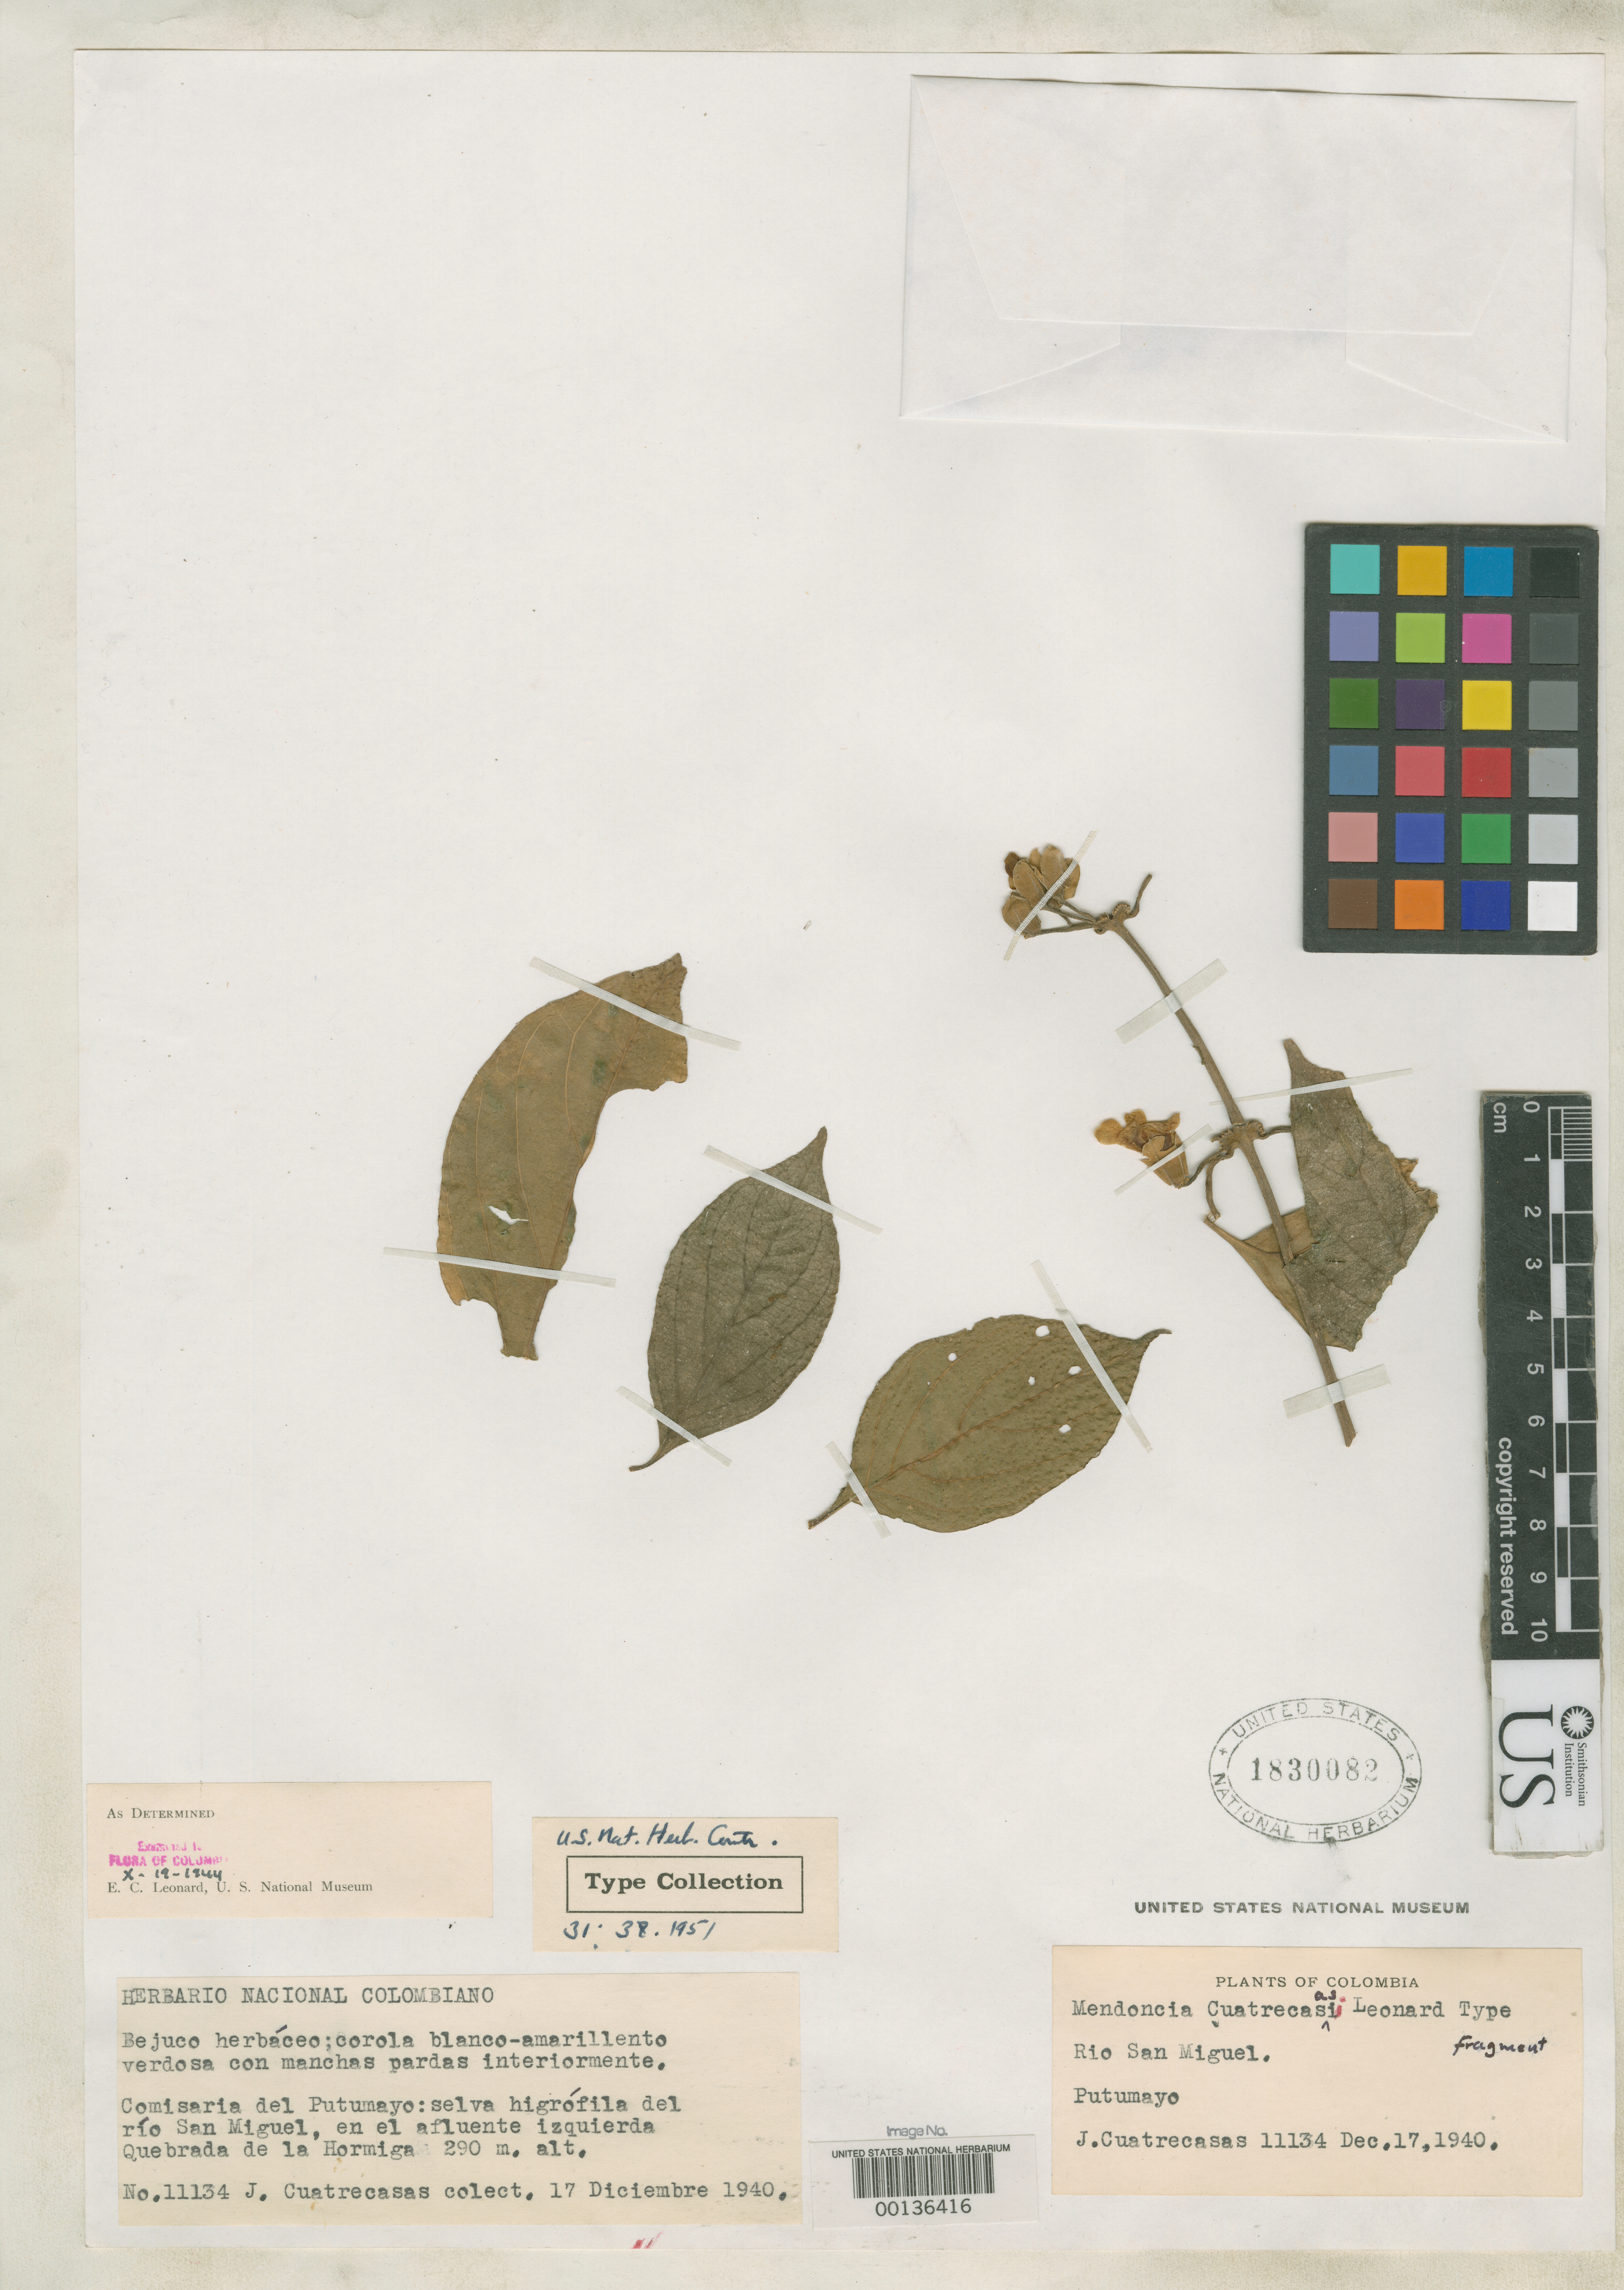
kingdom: Plantae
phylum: Tracheophyta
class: Magnoliopsida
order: Lamiales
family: Acanthaceae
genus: Mendoncia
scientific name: Mendoncia cuatrecasasii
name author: Leonard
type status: Isotype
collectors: J. Cuatrecasas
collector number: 11134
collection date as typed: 17 Dec 1940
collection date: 1940-12-17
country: Colombia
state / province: Putumayo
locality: Along Sal Miguel River, Quebrada de La Horminga.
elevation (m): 290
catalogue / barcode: US 1830082